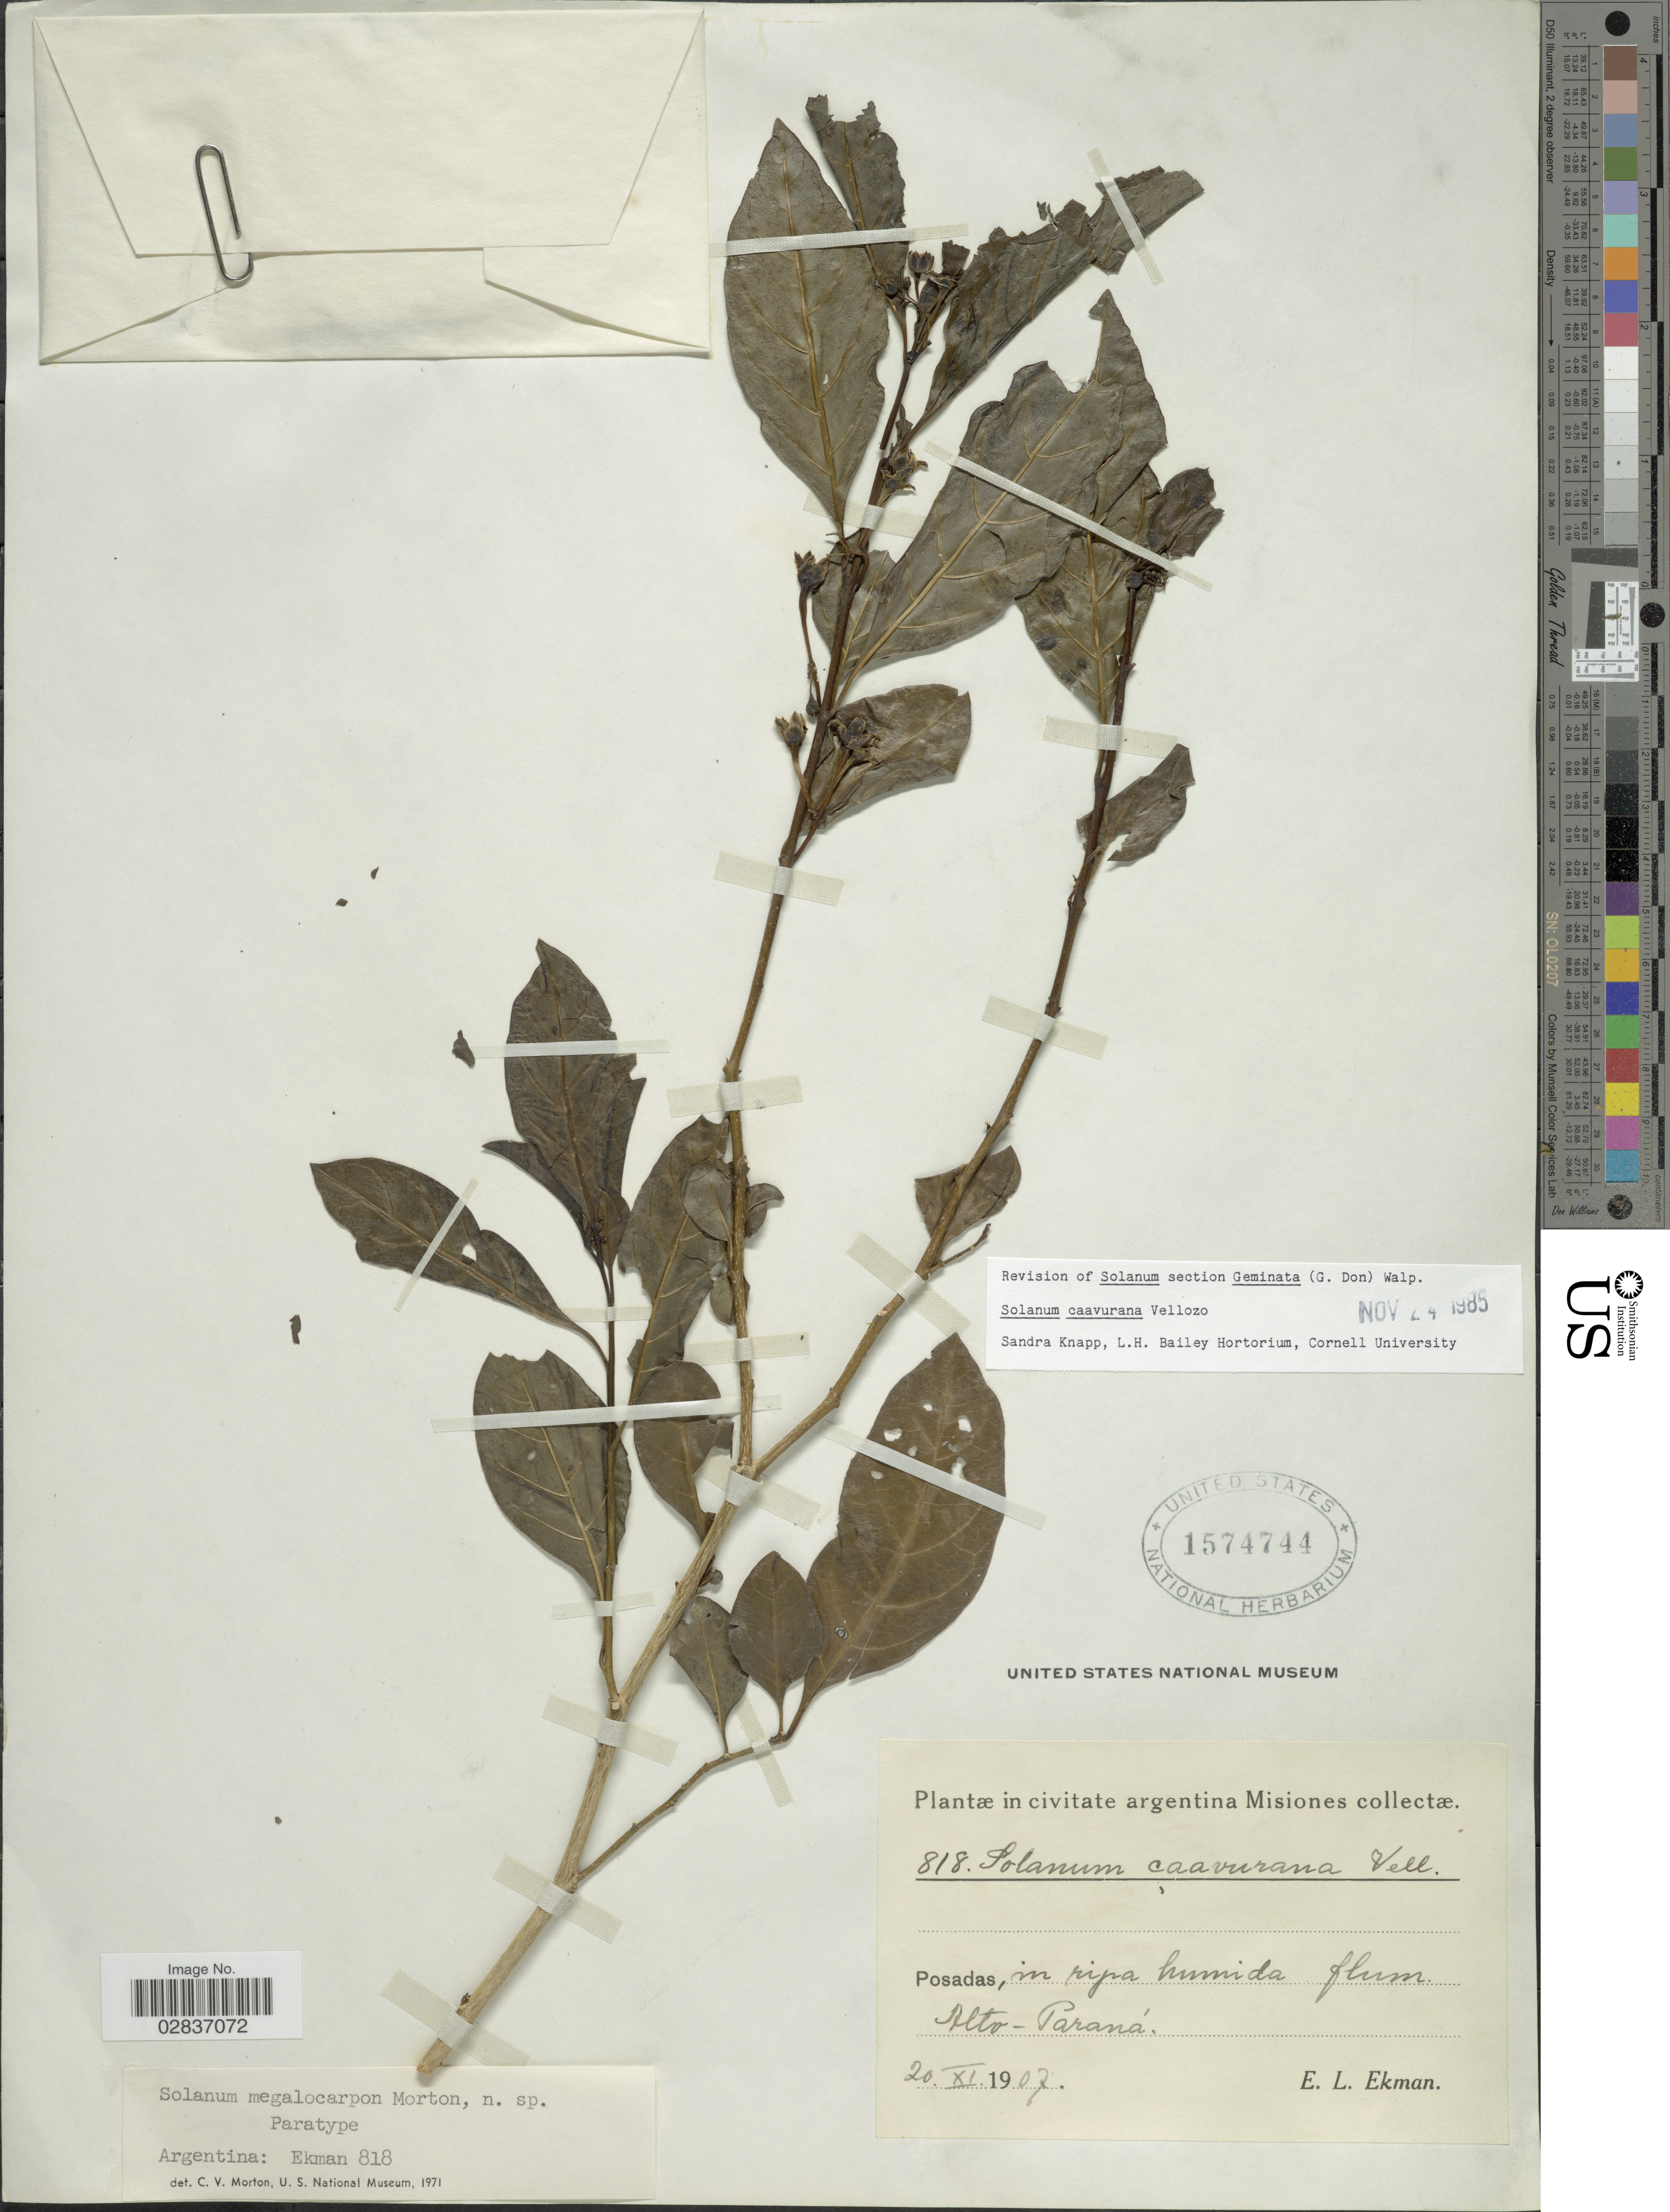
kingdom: Plantae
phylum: Tracheophyta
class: Magnoliopsida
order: Solanales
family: Solanaceae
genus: Solanum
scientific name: Solanum caavurana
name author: Vell.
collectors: E. L. Ekman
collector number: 818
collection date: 1907-11-20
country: Paraguay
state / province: Alto Parana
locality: Posadas, in ripa humida flum Alto-Paraná.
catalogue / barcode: US 1574744